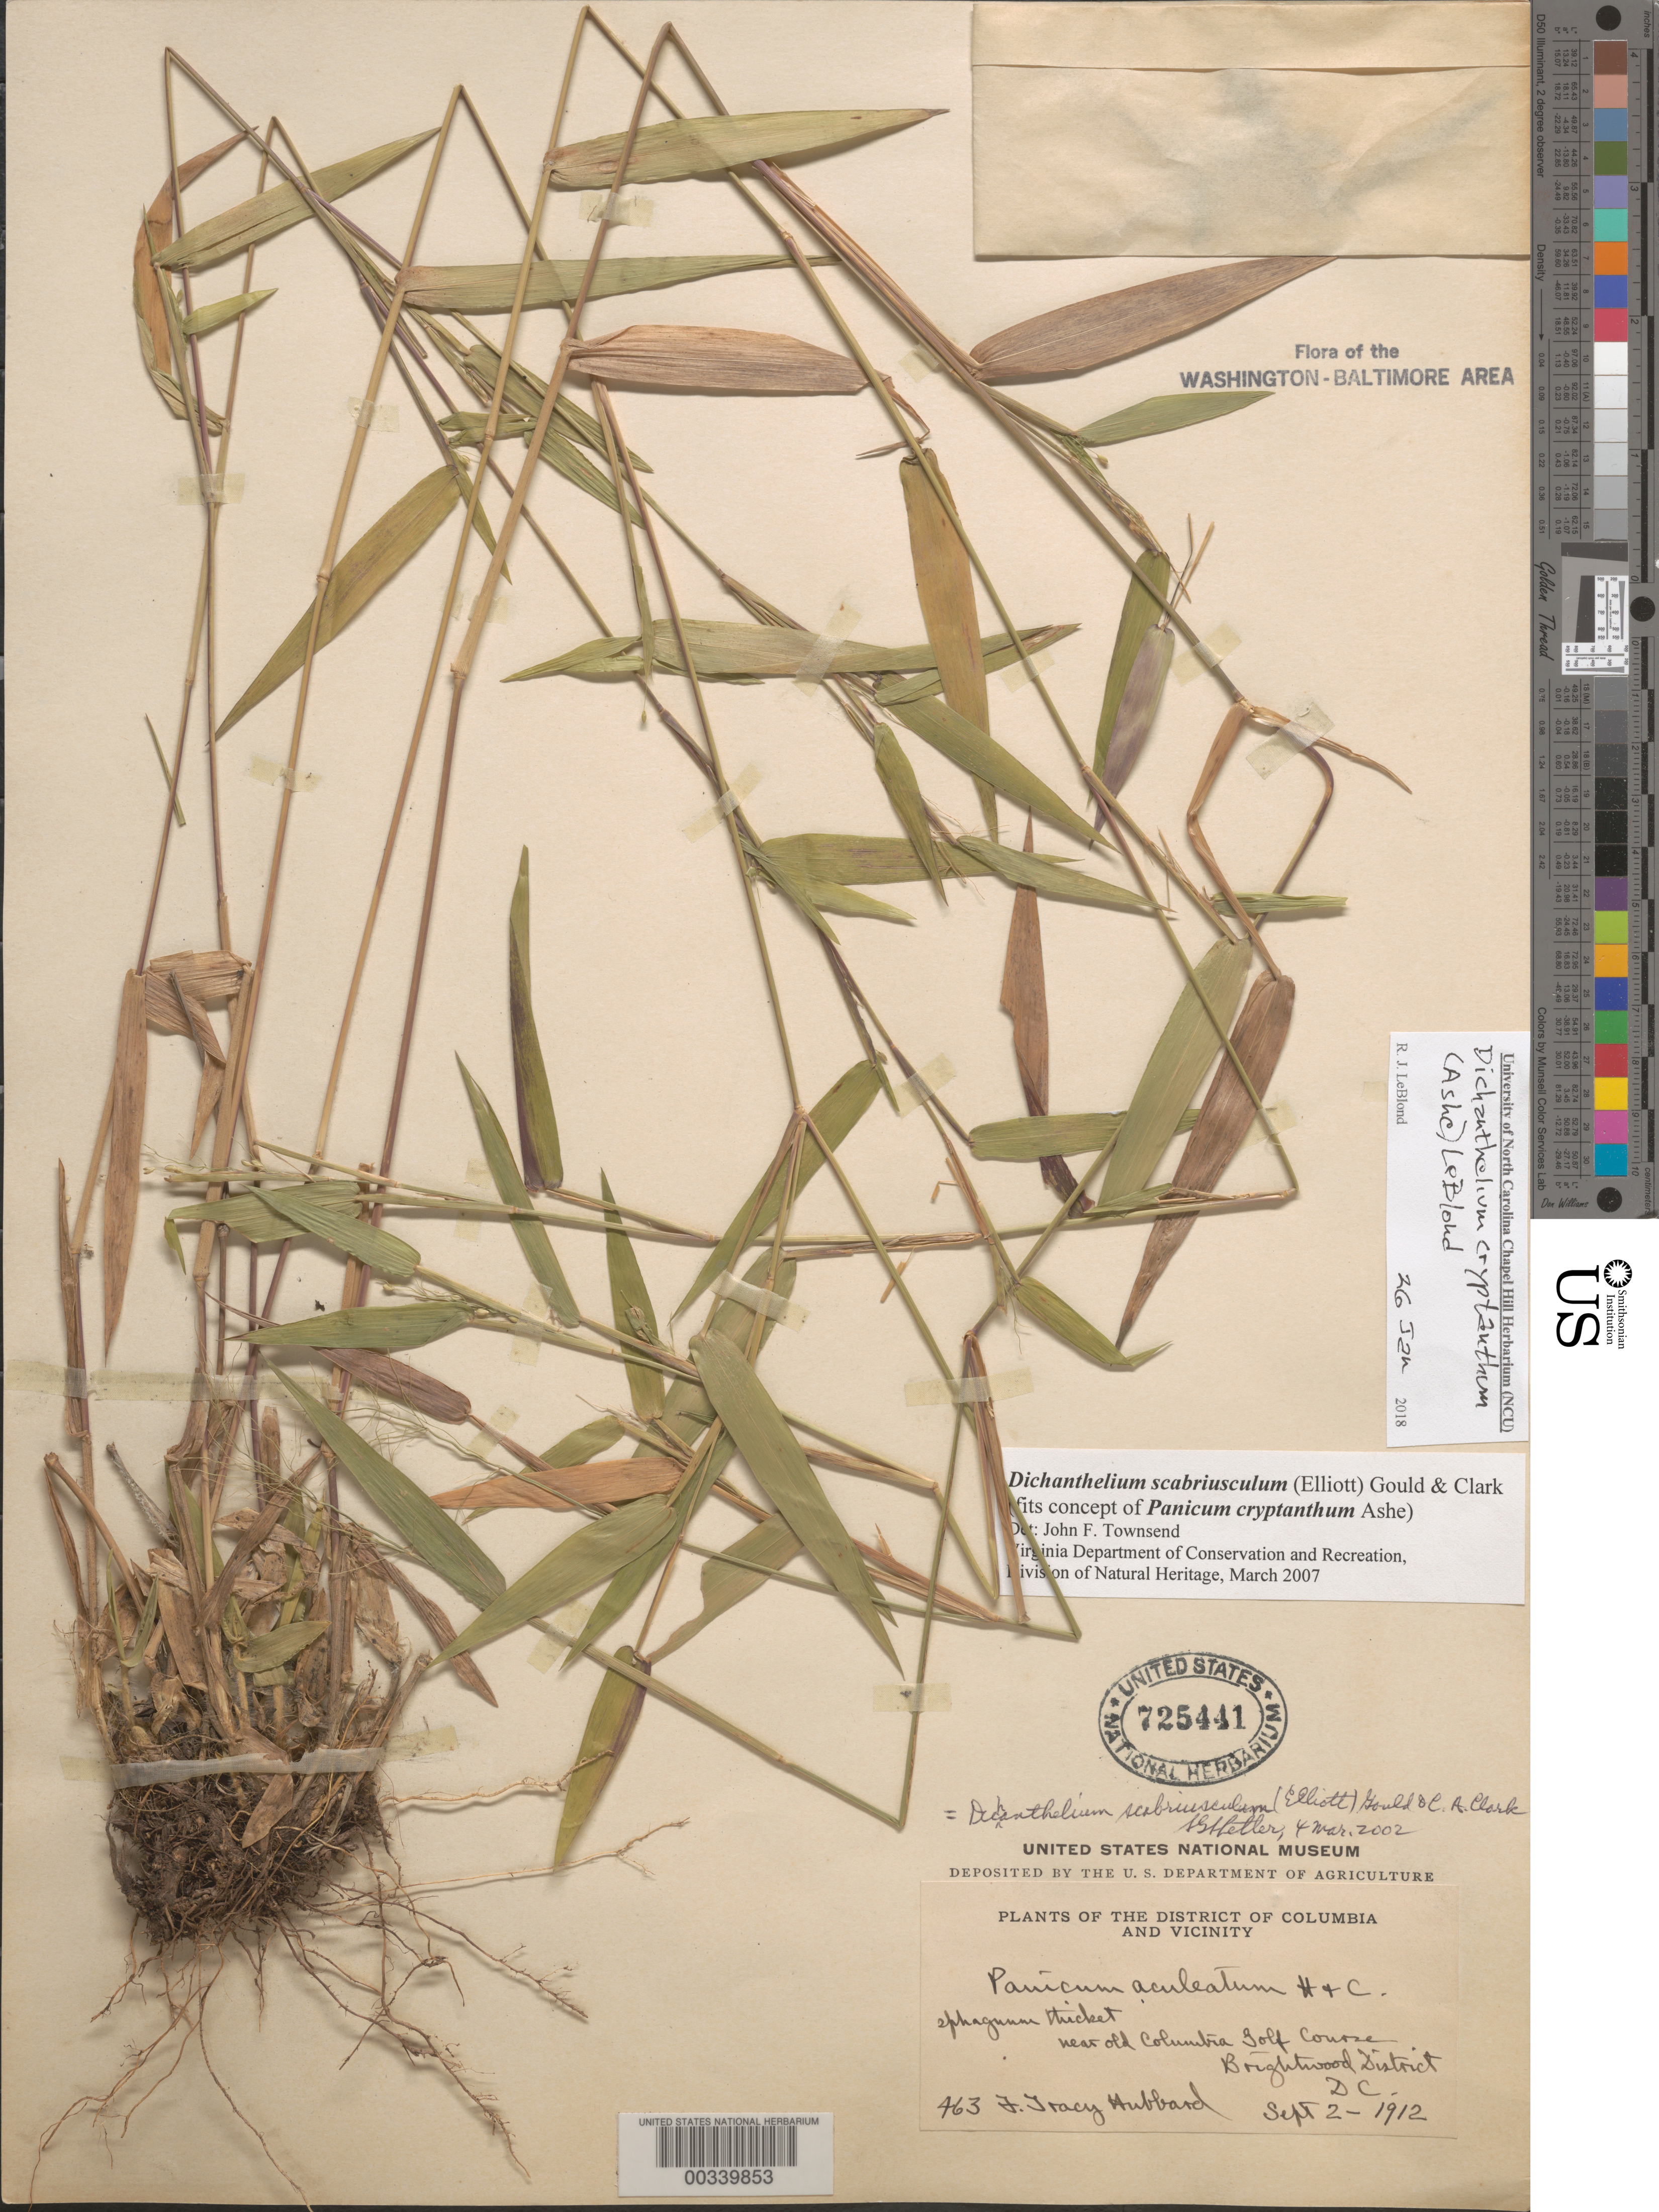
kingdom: Plantae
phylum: Tracheophyta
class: Liliopsida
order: Poales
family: Poaceae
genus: Dichanthelium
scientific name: Dichanthelium scabriusculum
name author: (Elliott) Gould & C.A. Clark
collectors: F. T. Hubbard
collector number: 463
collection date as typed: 02 Sep 1912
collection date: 1912-09-02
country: United States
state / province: District of Columbia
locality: Brightwood, near Colombia Golf Course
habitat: Thicket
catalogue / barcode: US 725441